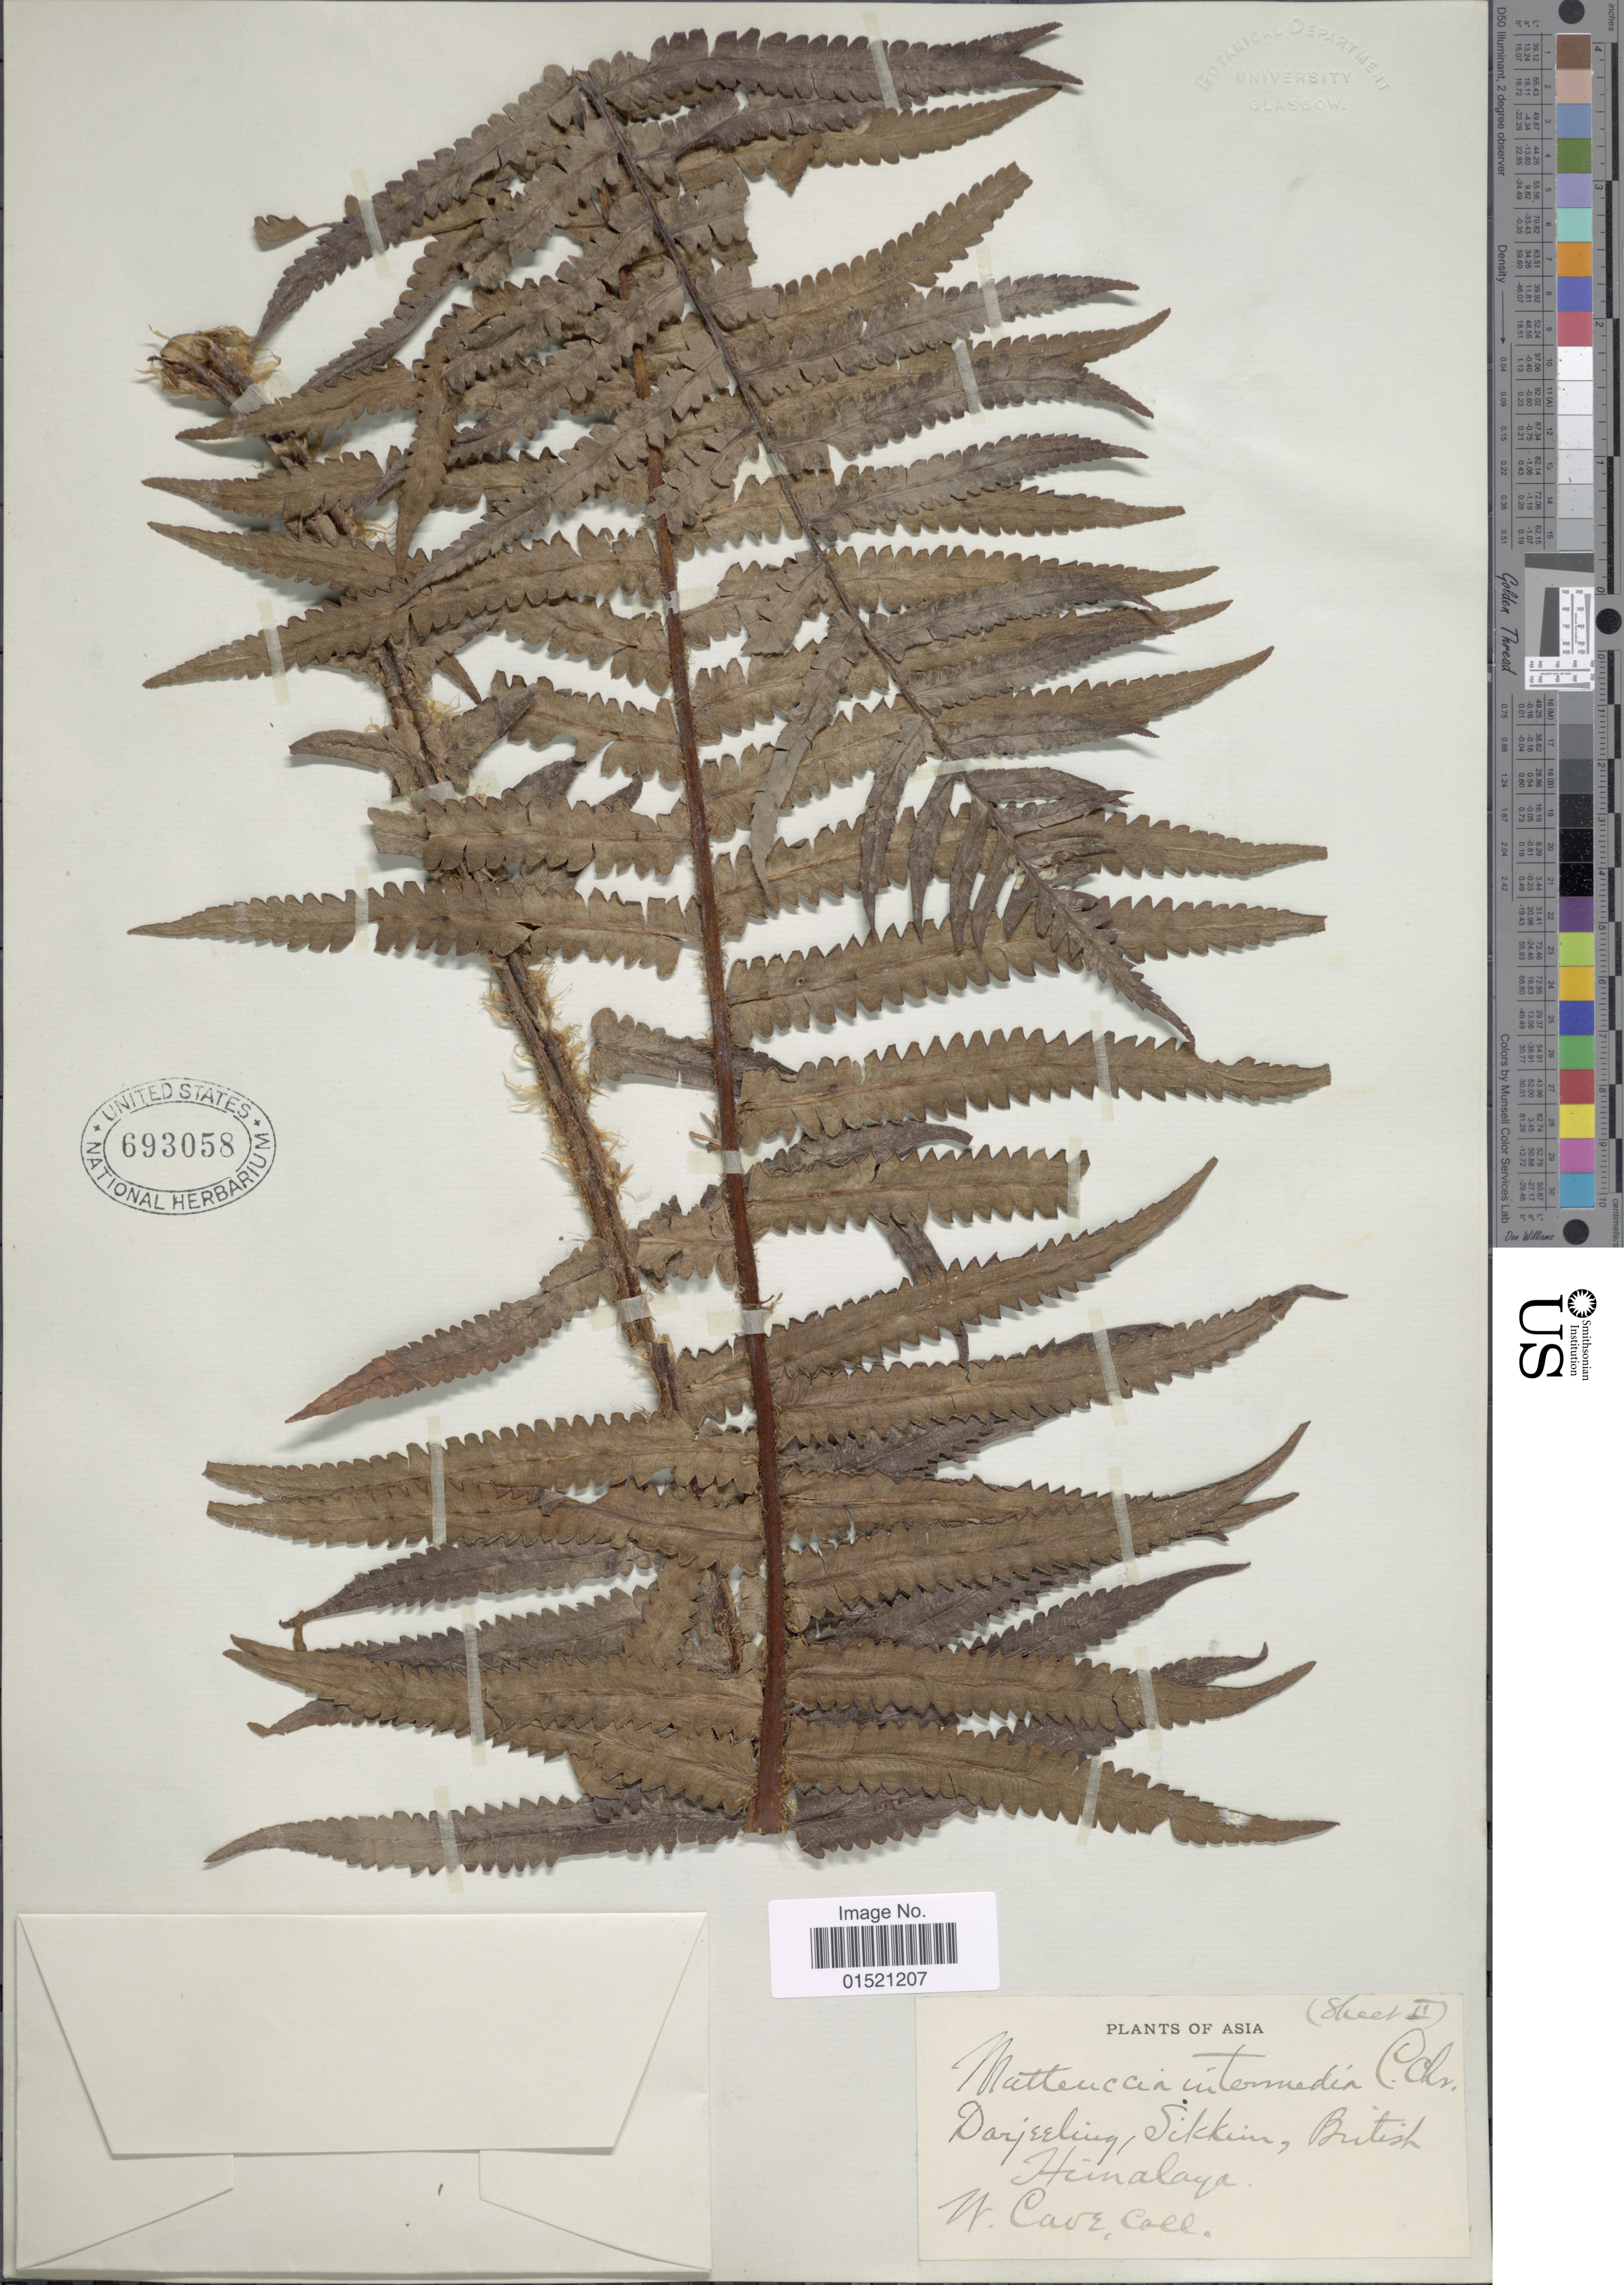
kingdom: Plantae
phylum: Tracheophyta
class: Polypodiopsida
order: Polypodiales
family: Onocleaceae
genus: Pentarhizidium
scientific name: Pentarhizidium intermedium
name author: (C. Chr.) Hayata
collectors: N. Cave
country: India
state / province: Sikkim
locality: Asia, Darjeeling, British Himalaya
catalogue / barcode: US 693058